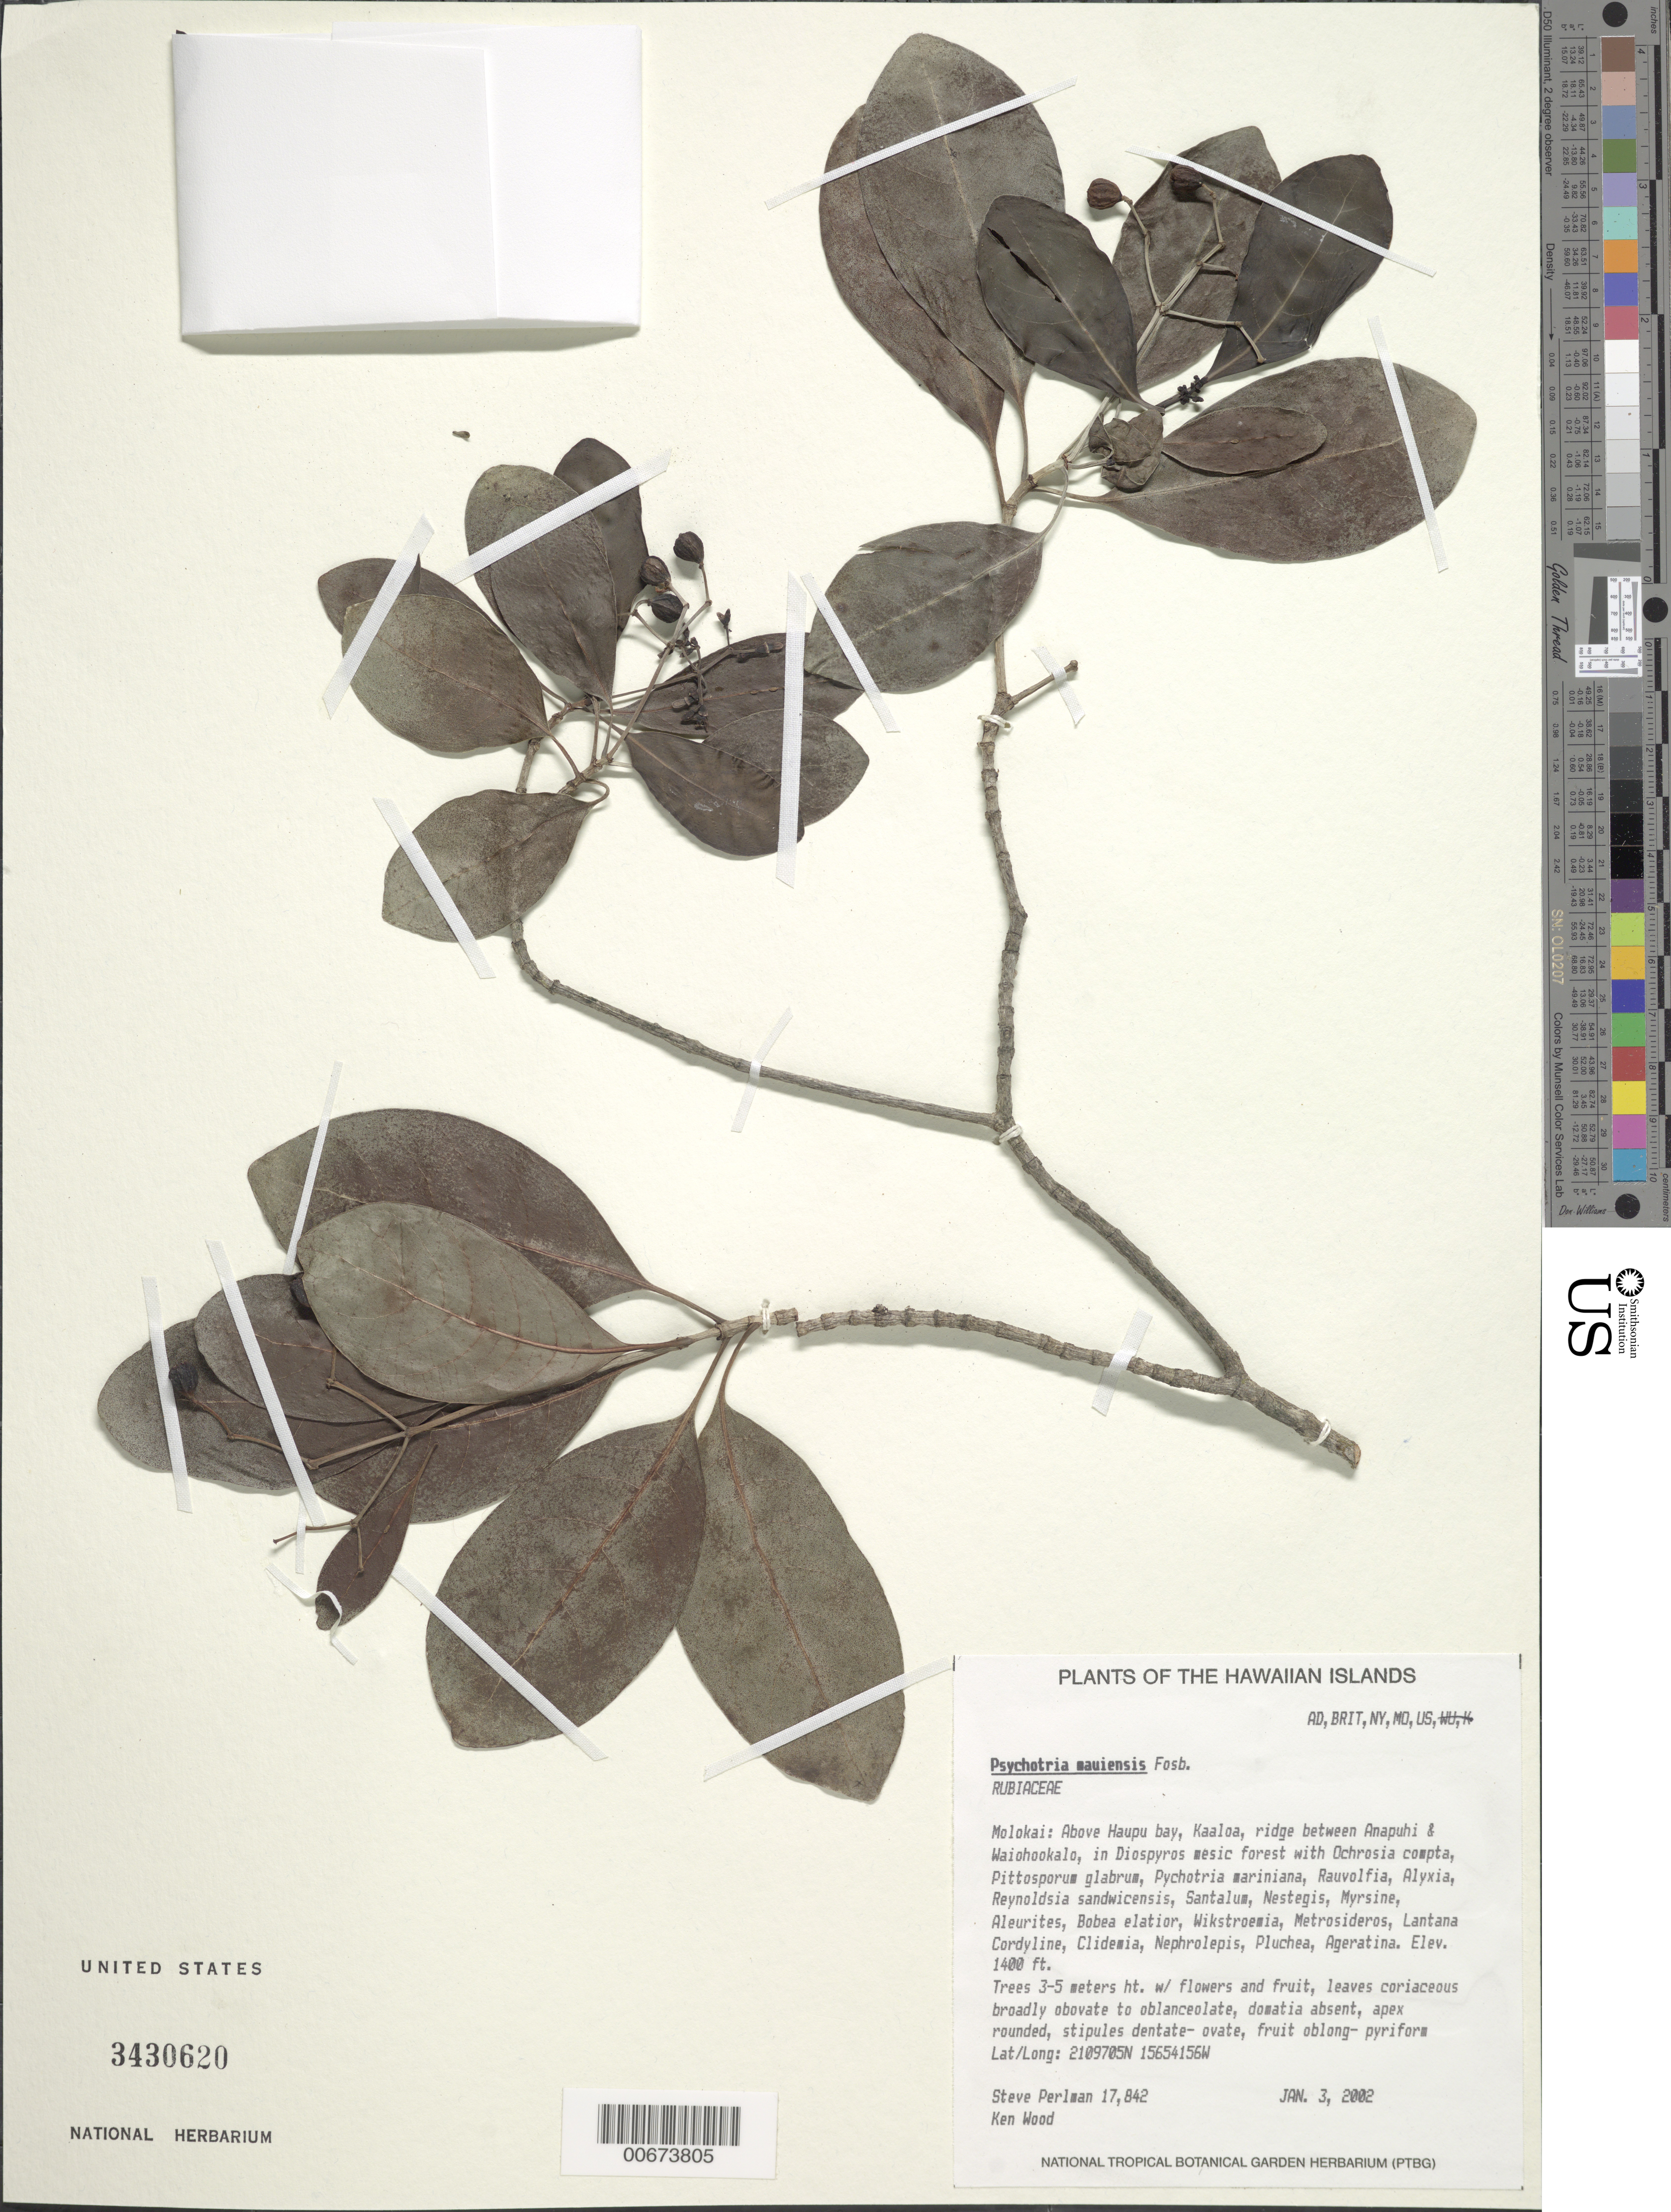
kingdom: Plantae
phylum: Tracheophyta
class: Magnoliopsida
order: Gentianales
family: Rubiaceae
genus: Psychotria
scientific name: Psychotria mauiensis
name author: Fosberg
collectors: S. P. Perlman & K. Wood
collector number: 17842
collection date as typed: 3 Jan 2002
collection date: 2002-01-03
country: United States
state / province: Hawaii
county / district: Maui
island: Moloka'i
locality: Above Haupu bay, Kaaloa, ridge between Anapuhi & Waiohookalo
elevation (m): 427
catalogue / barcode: US 3430620